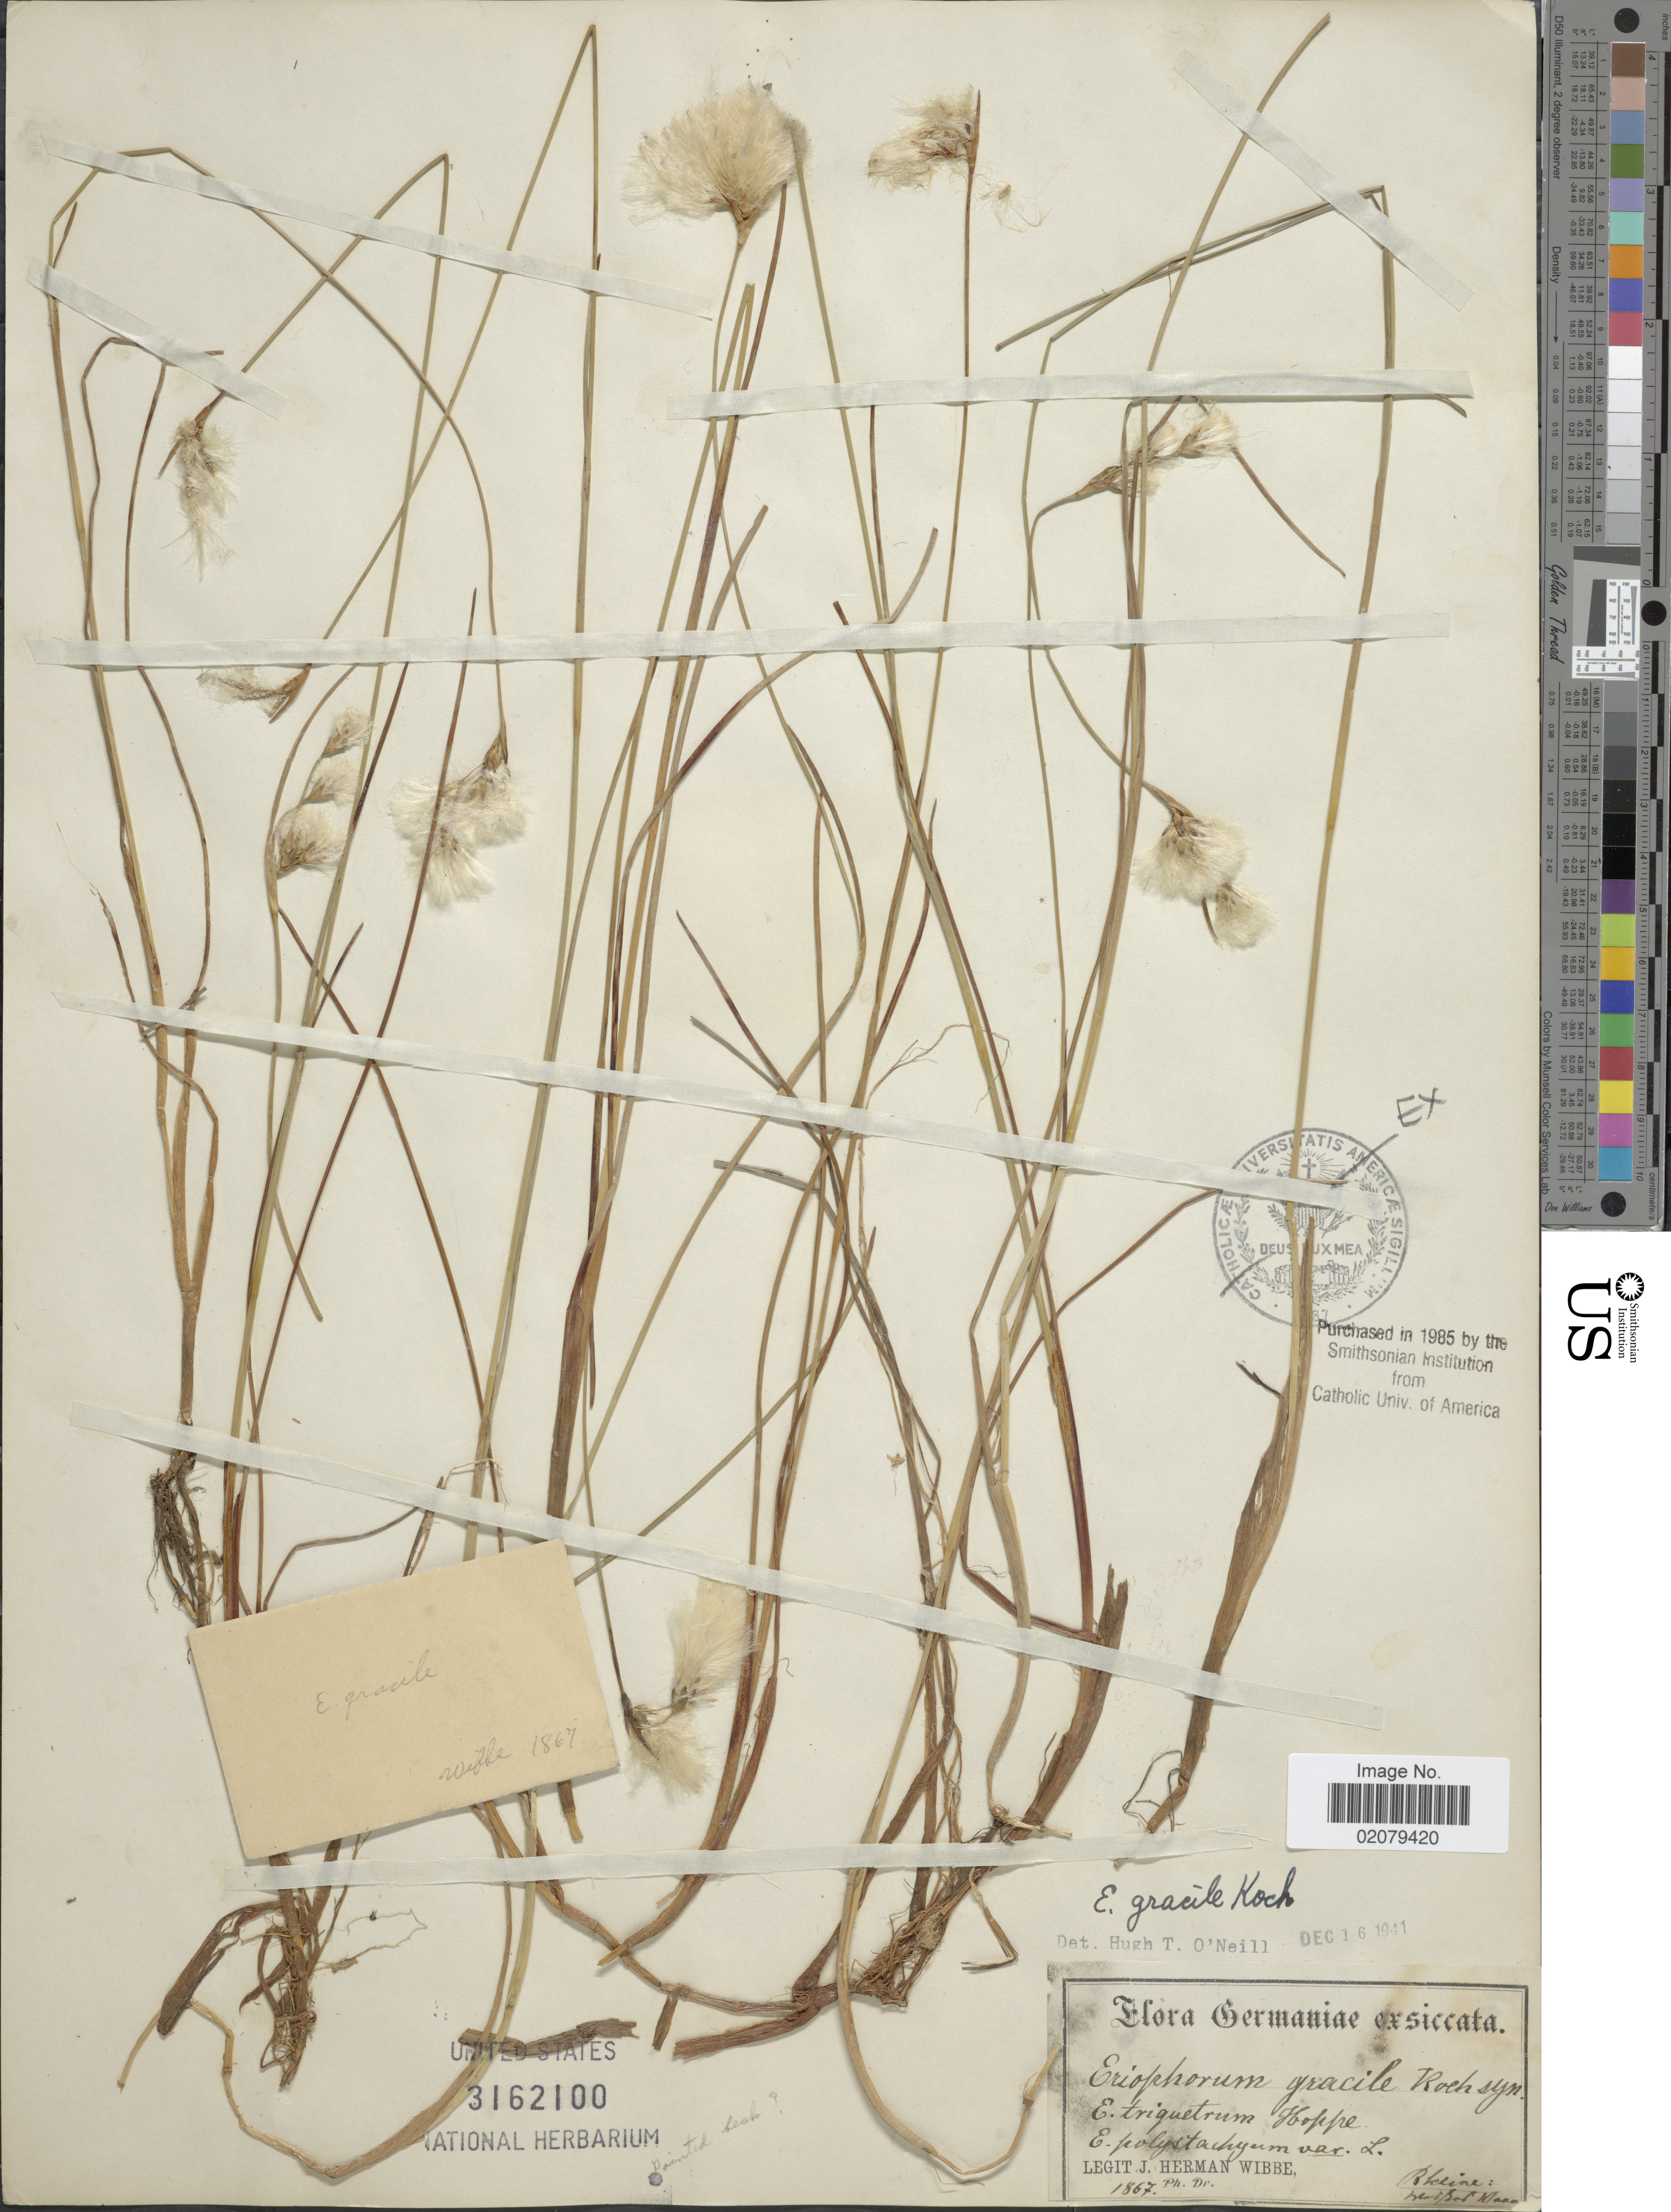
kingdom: Plantae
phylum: Tracheophyta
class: Liliopsida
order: Poales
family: Cyperaceae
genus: Eriophorum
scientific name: Eriophorum gracile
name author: W.D.J. Koch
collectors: J. Wibbe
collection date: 1867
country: Germany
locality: Germaniae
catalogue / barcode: US 3162100